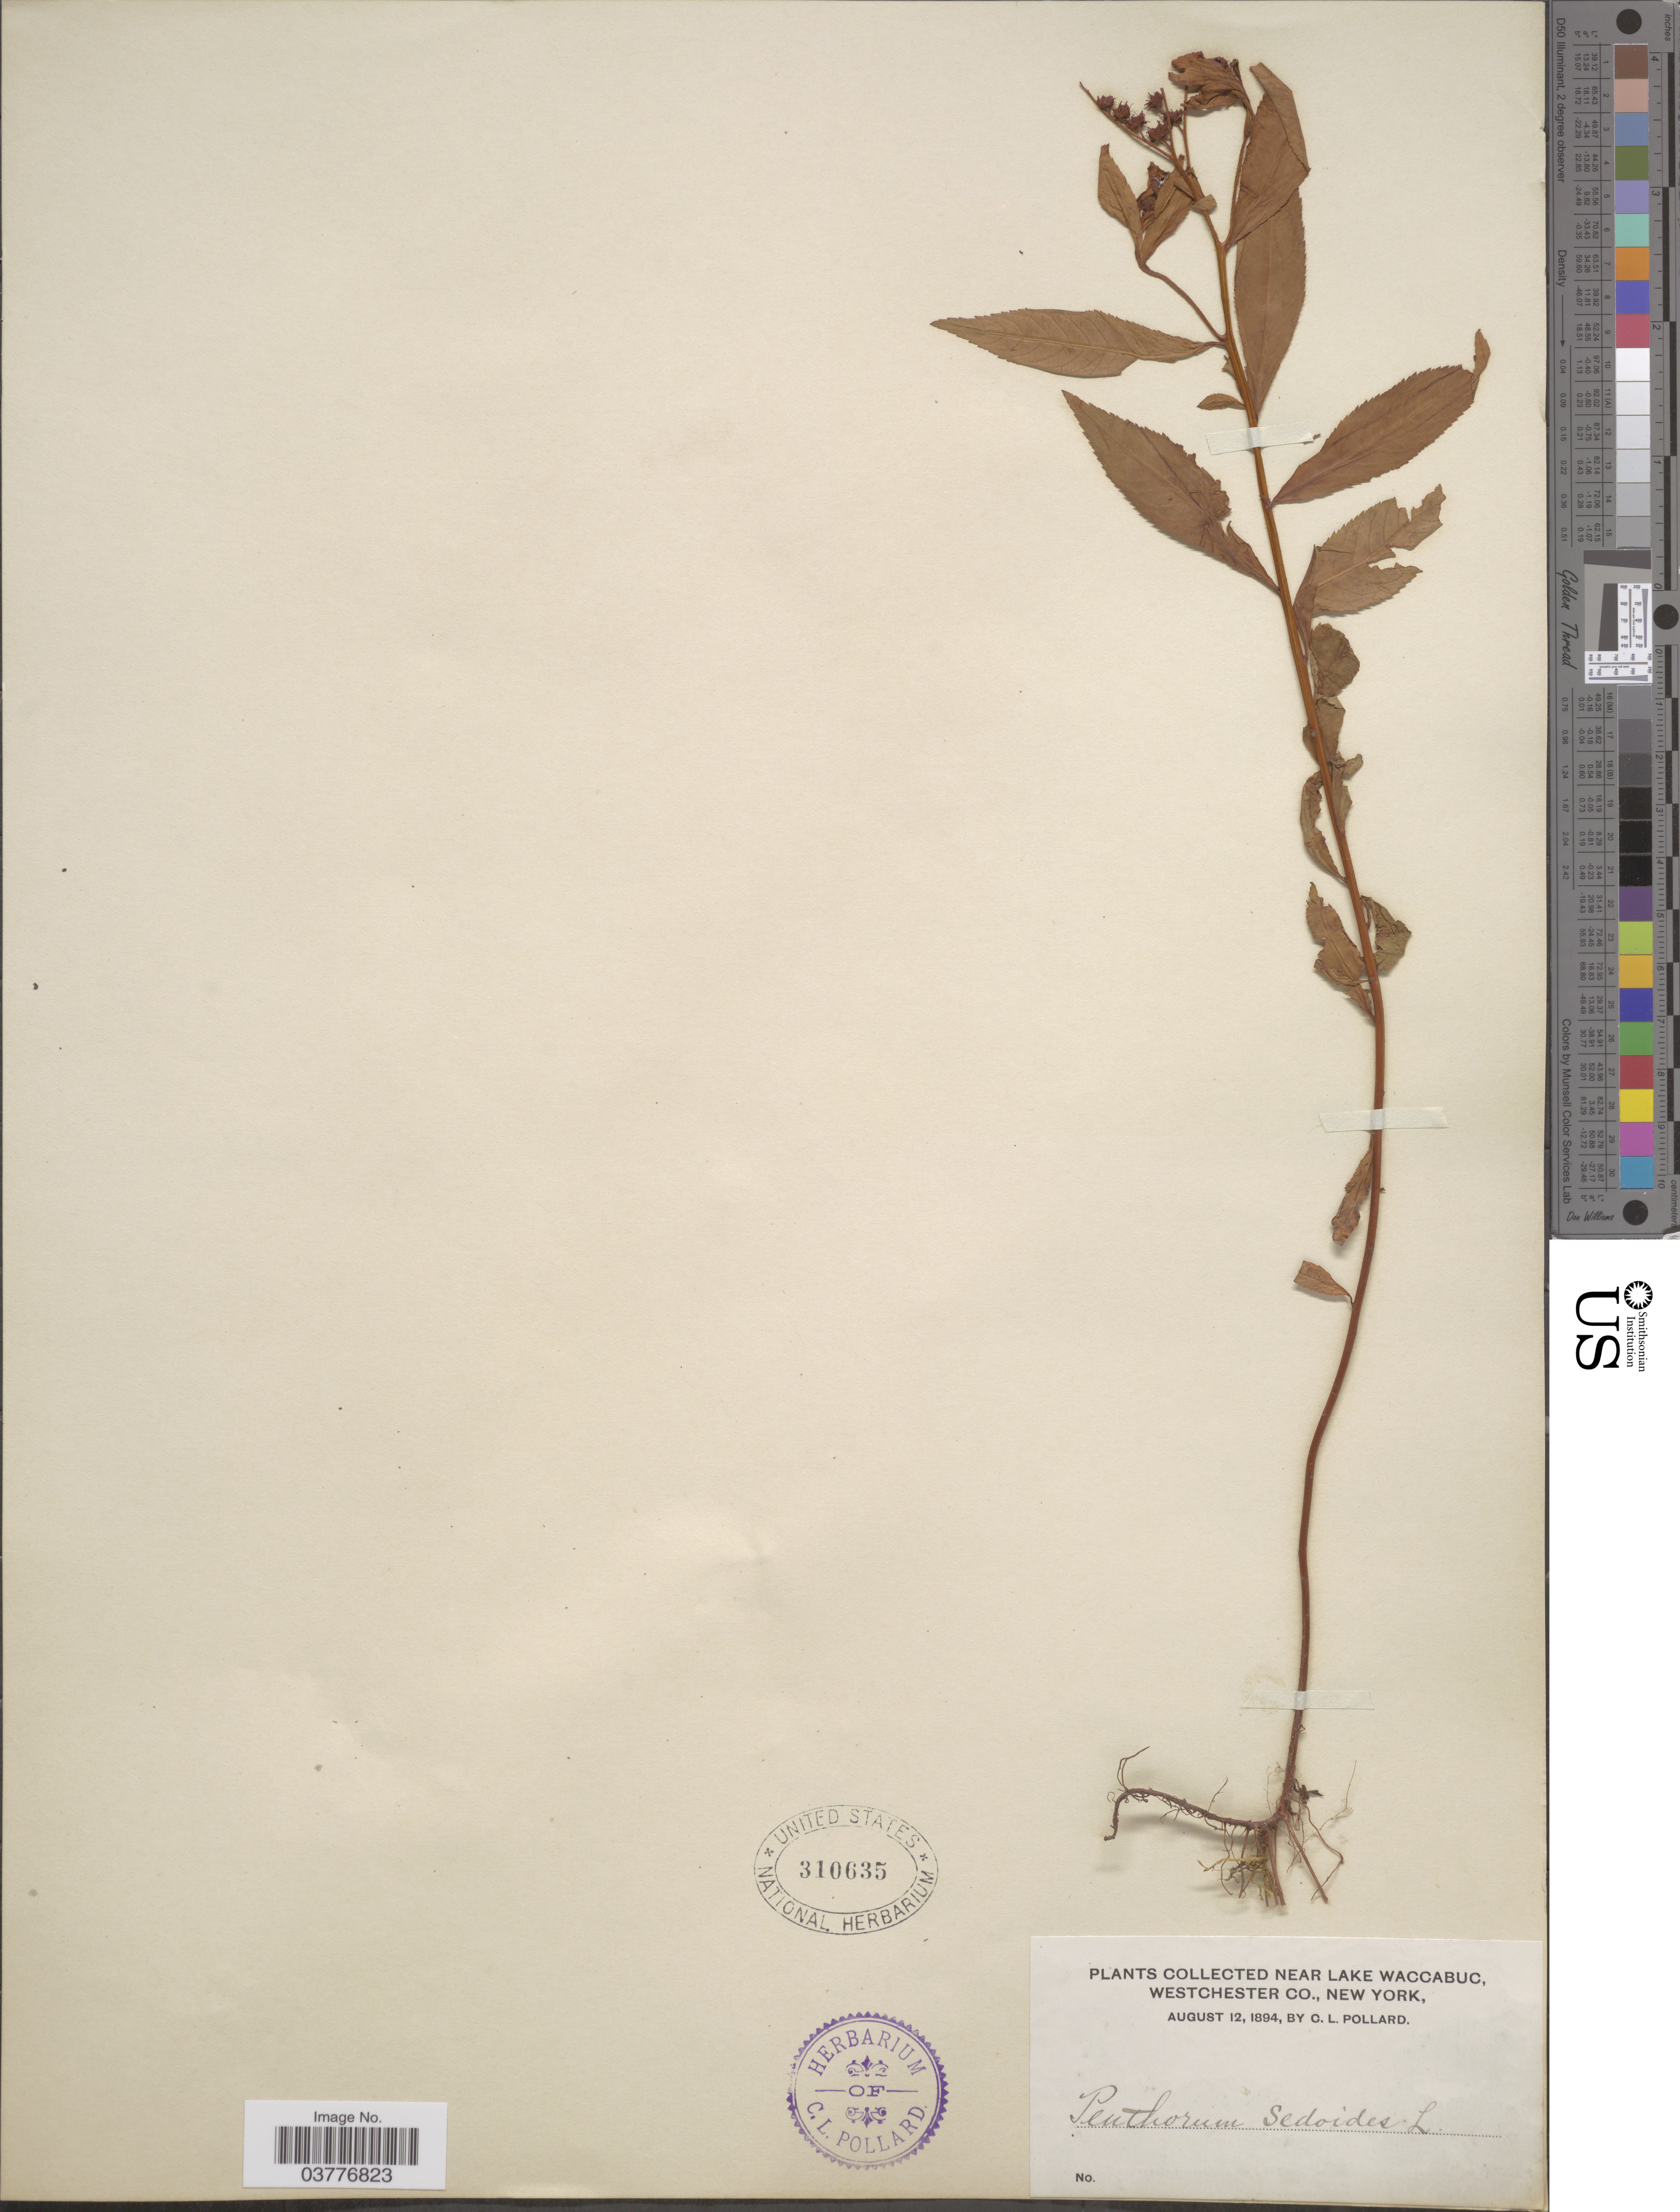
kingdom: Plantae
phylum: Tracheophyta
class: Magnoliopsida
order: Saxifragales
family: Penthoraceae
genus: Penthorum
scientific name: Penthorum sedoides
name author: L.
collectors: C. L. Pollard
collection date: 1894-08-12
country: United States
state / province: New York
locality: Near lake Waccabuc, Westchester Co.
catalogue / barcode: US 310635